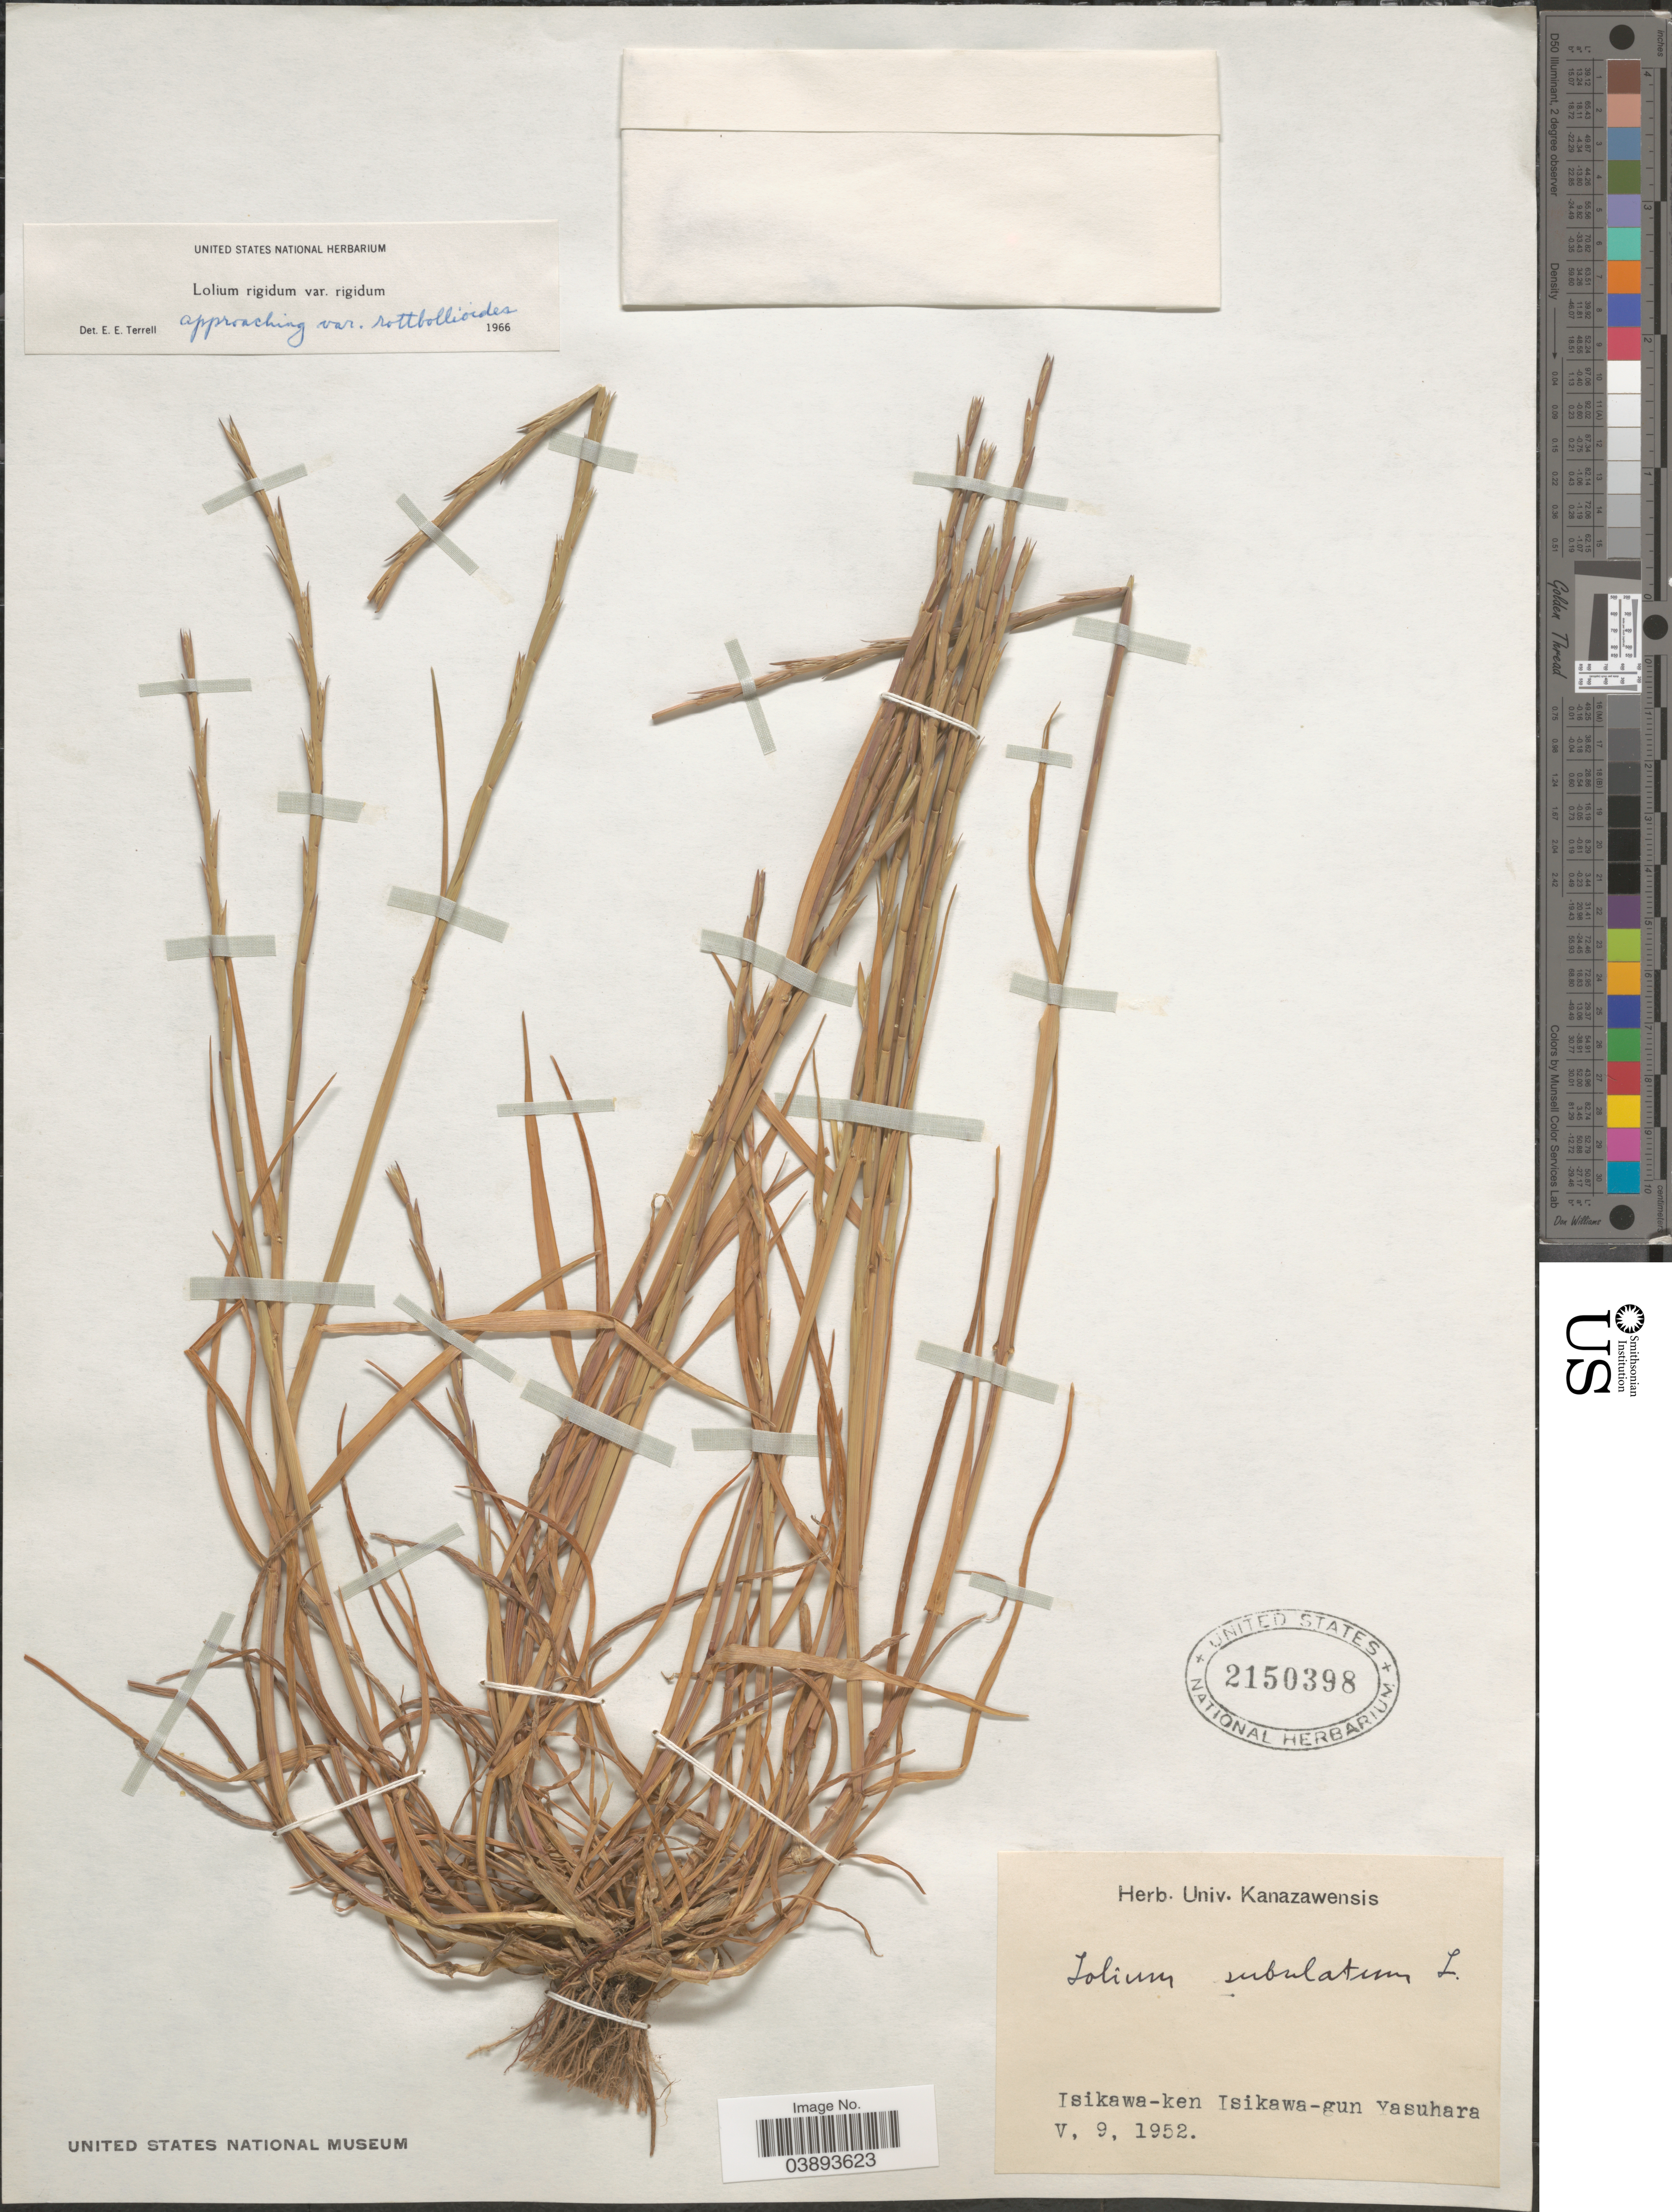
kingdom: Plantae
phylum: Tracheophyta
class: Liliopsida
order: Poales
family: Poaceae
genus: Lolium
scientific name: Lolium rigidum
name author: Gaudin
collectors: Ex Herb. Univ. Kanazawensis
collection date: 1952-05-09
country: Japan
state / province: Isikawa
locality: Isikawa-ken Isikawa-gun Yasuhara.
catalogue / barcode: US 2150398